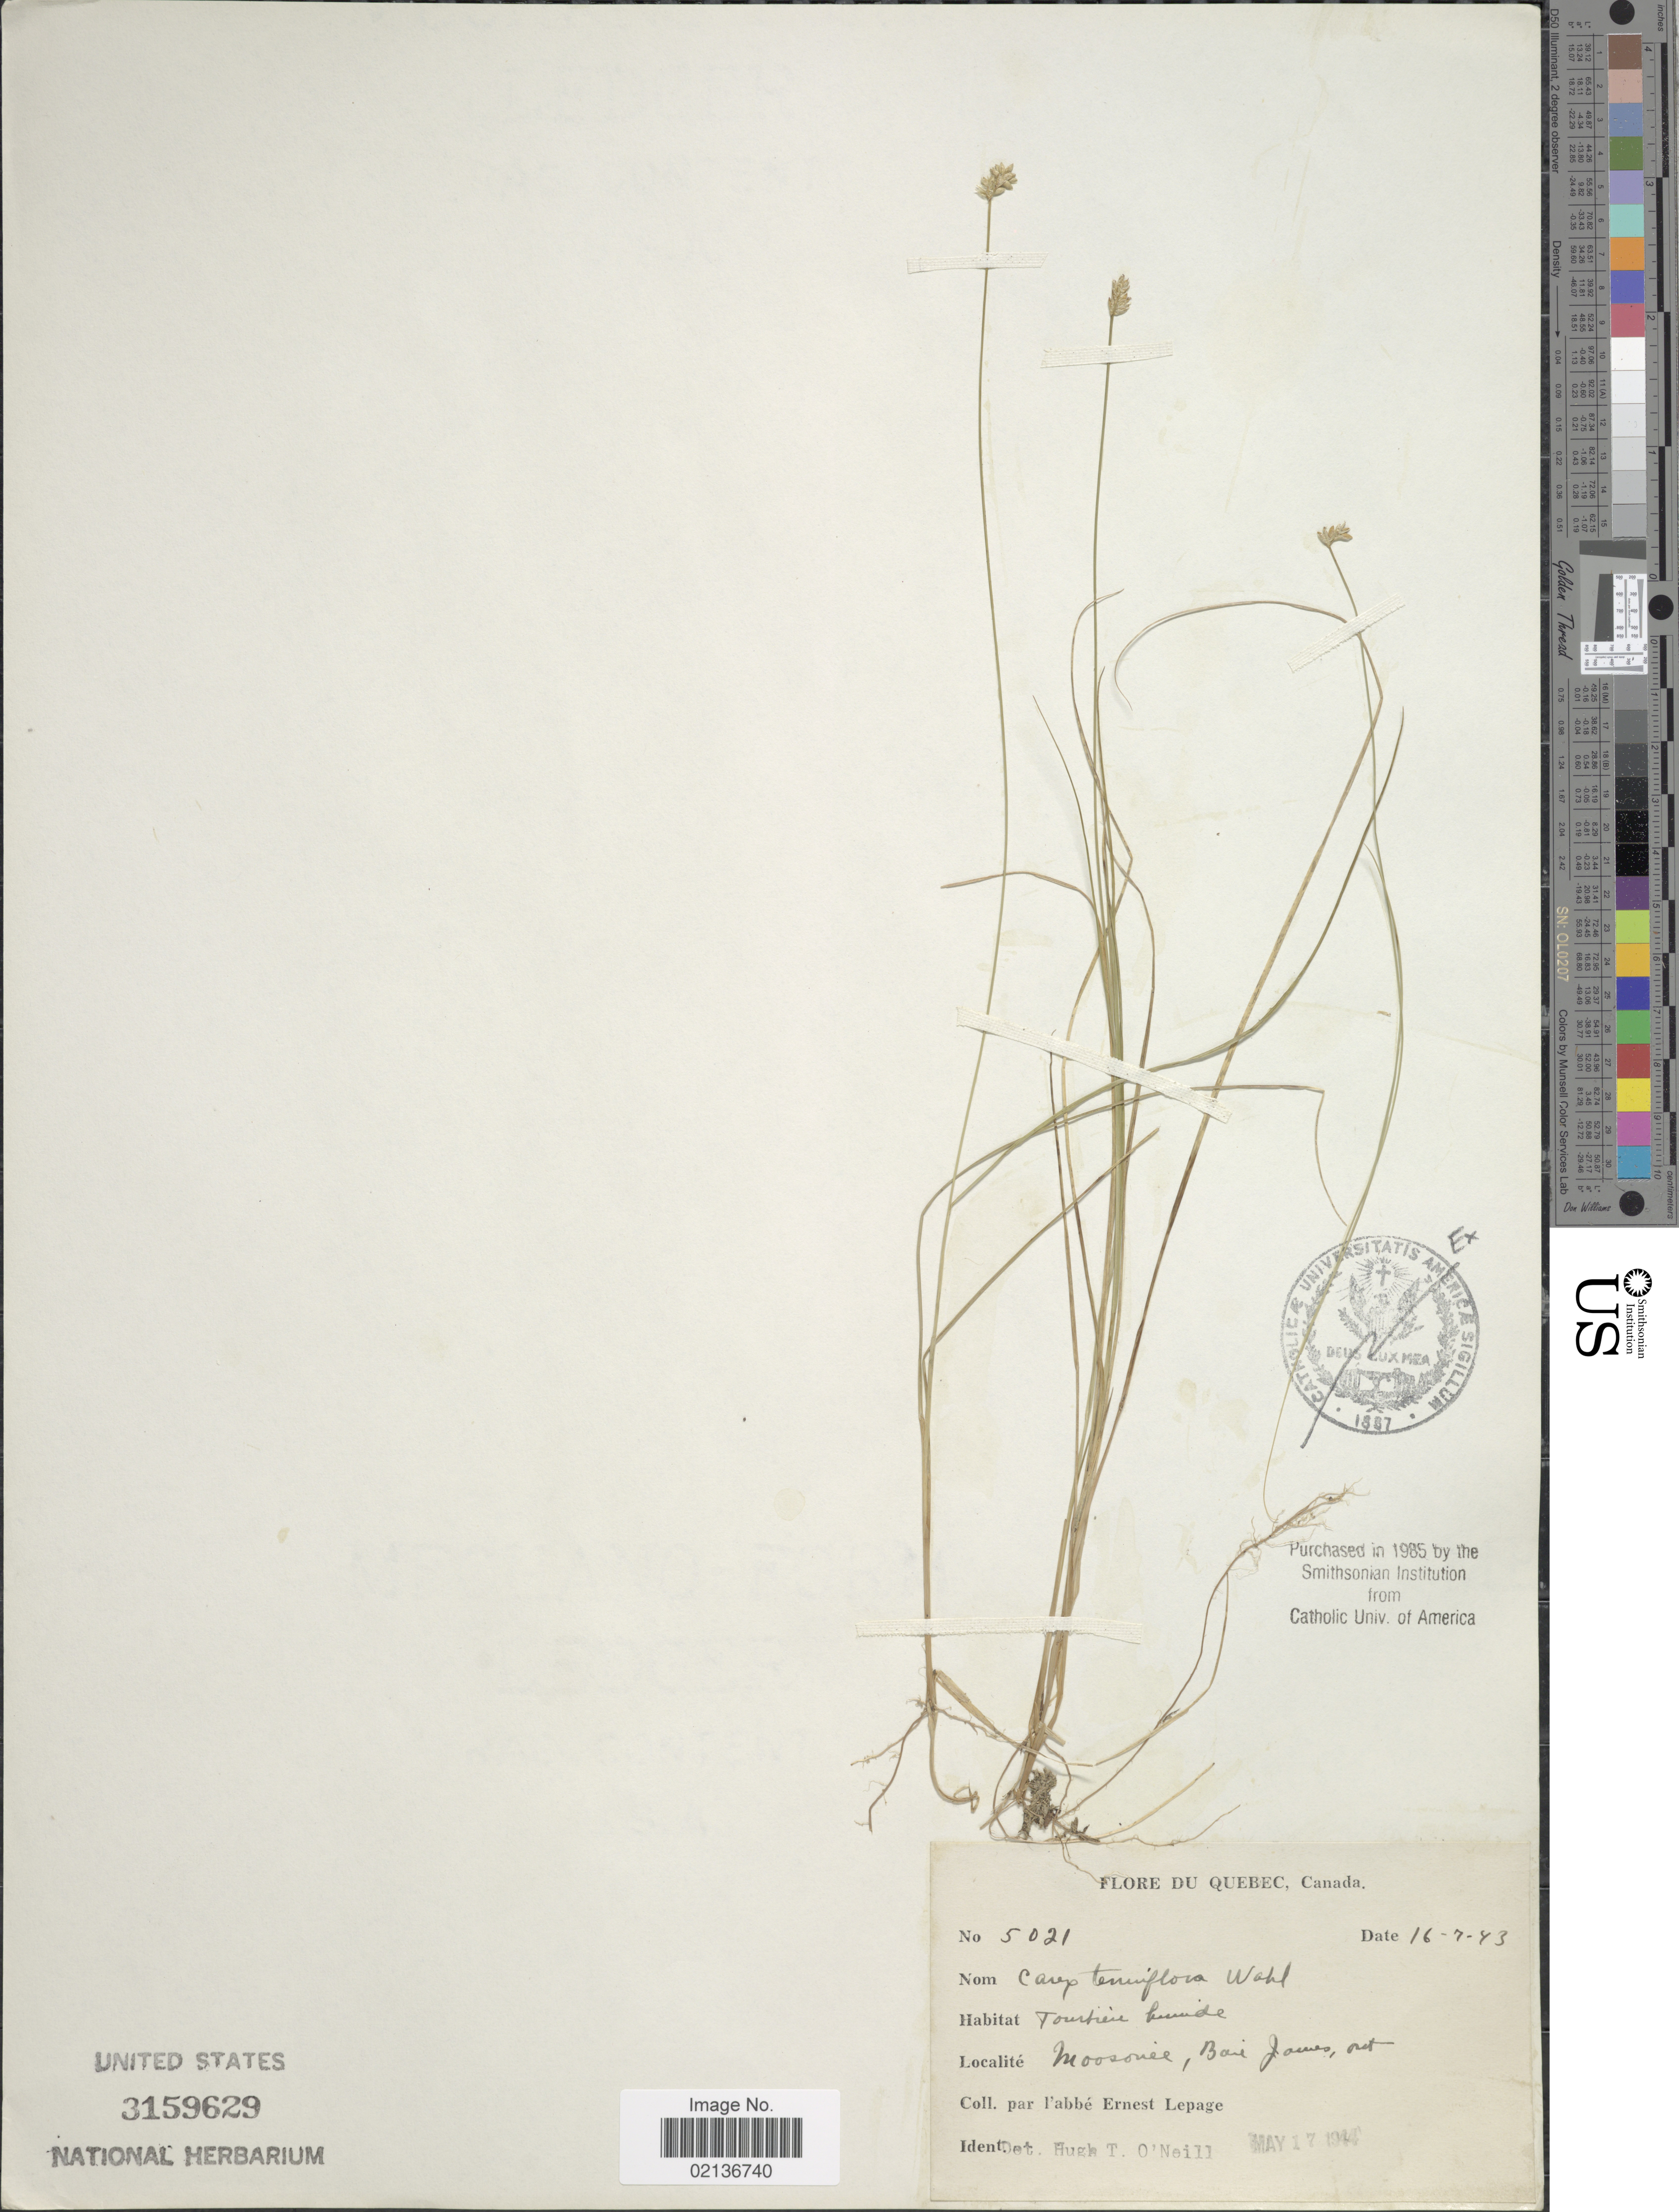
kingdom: Plantae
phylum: Tracheophyta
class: Liliopsida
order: Poales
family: Cyperaceae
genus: Carex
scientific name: Carex tenuiflora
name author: Wahlenb.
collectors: E. Lepage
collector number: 5021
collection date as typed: Transcribed d/m/y: 16/7/43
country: Canada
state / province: Ontario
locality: Moosonee, Baie James, Ont., Du Quebec, Canada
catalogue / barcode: US 3159629